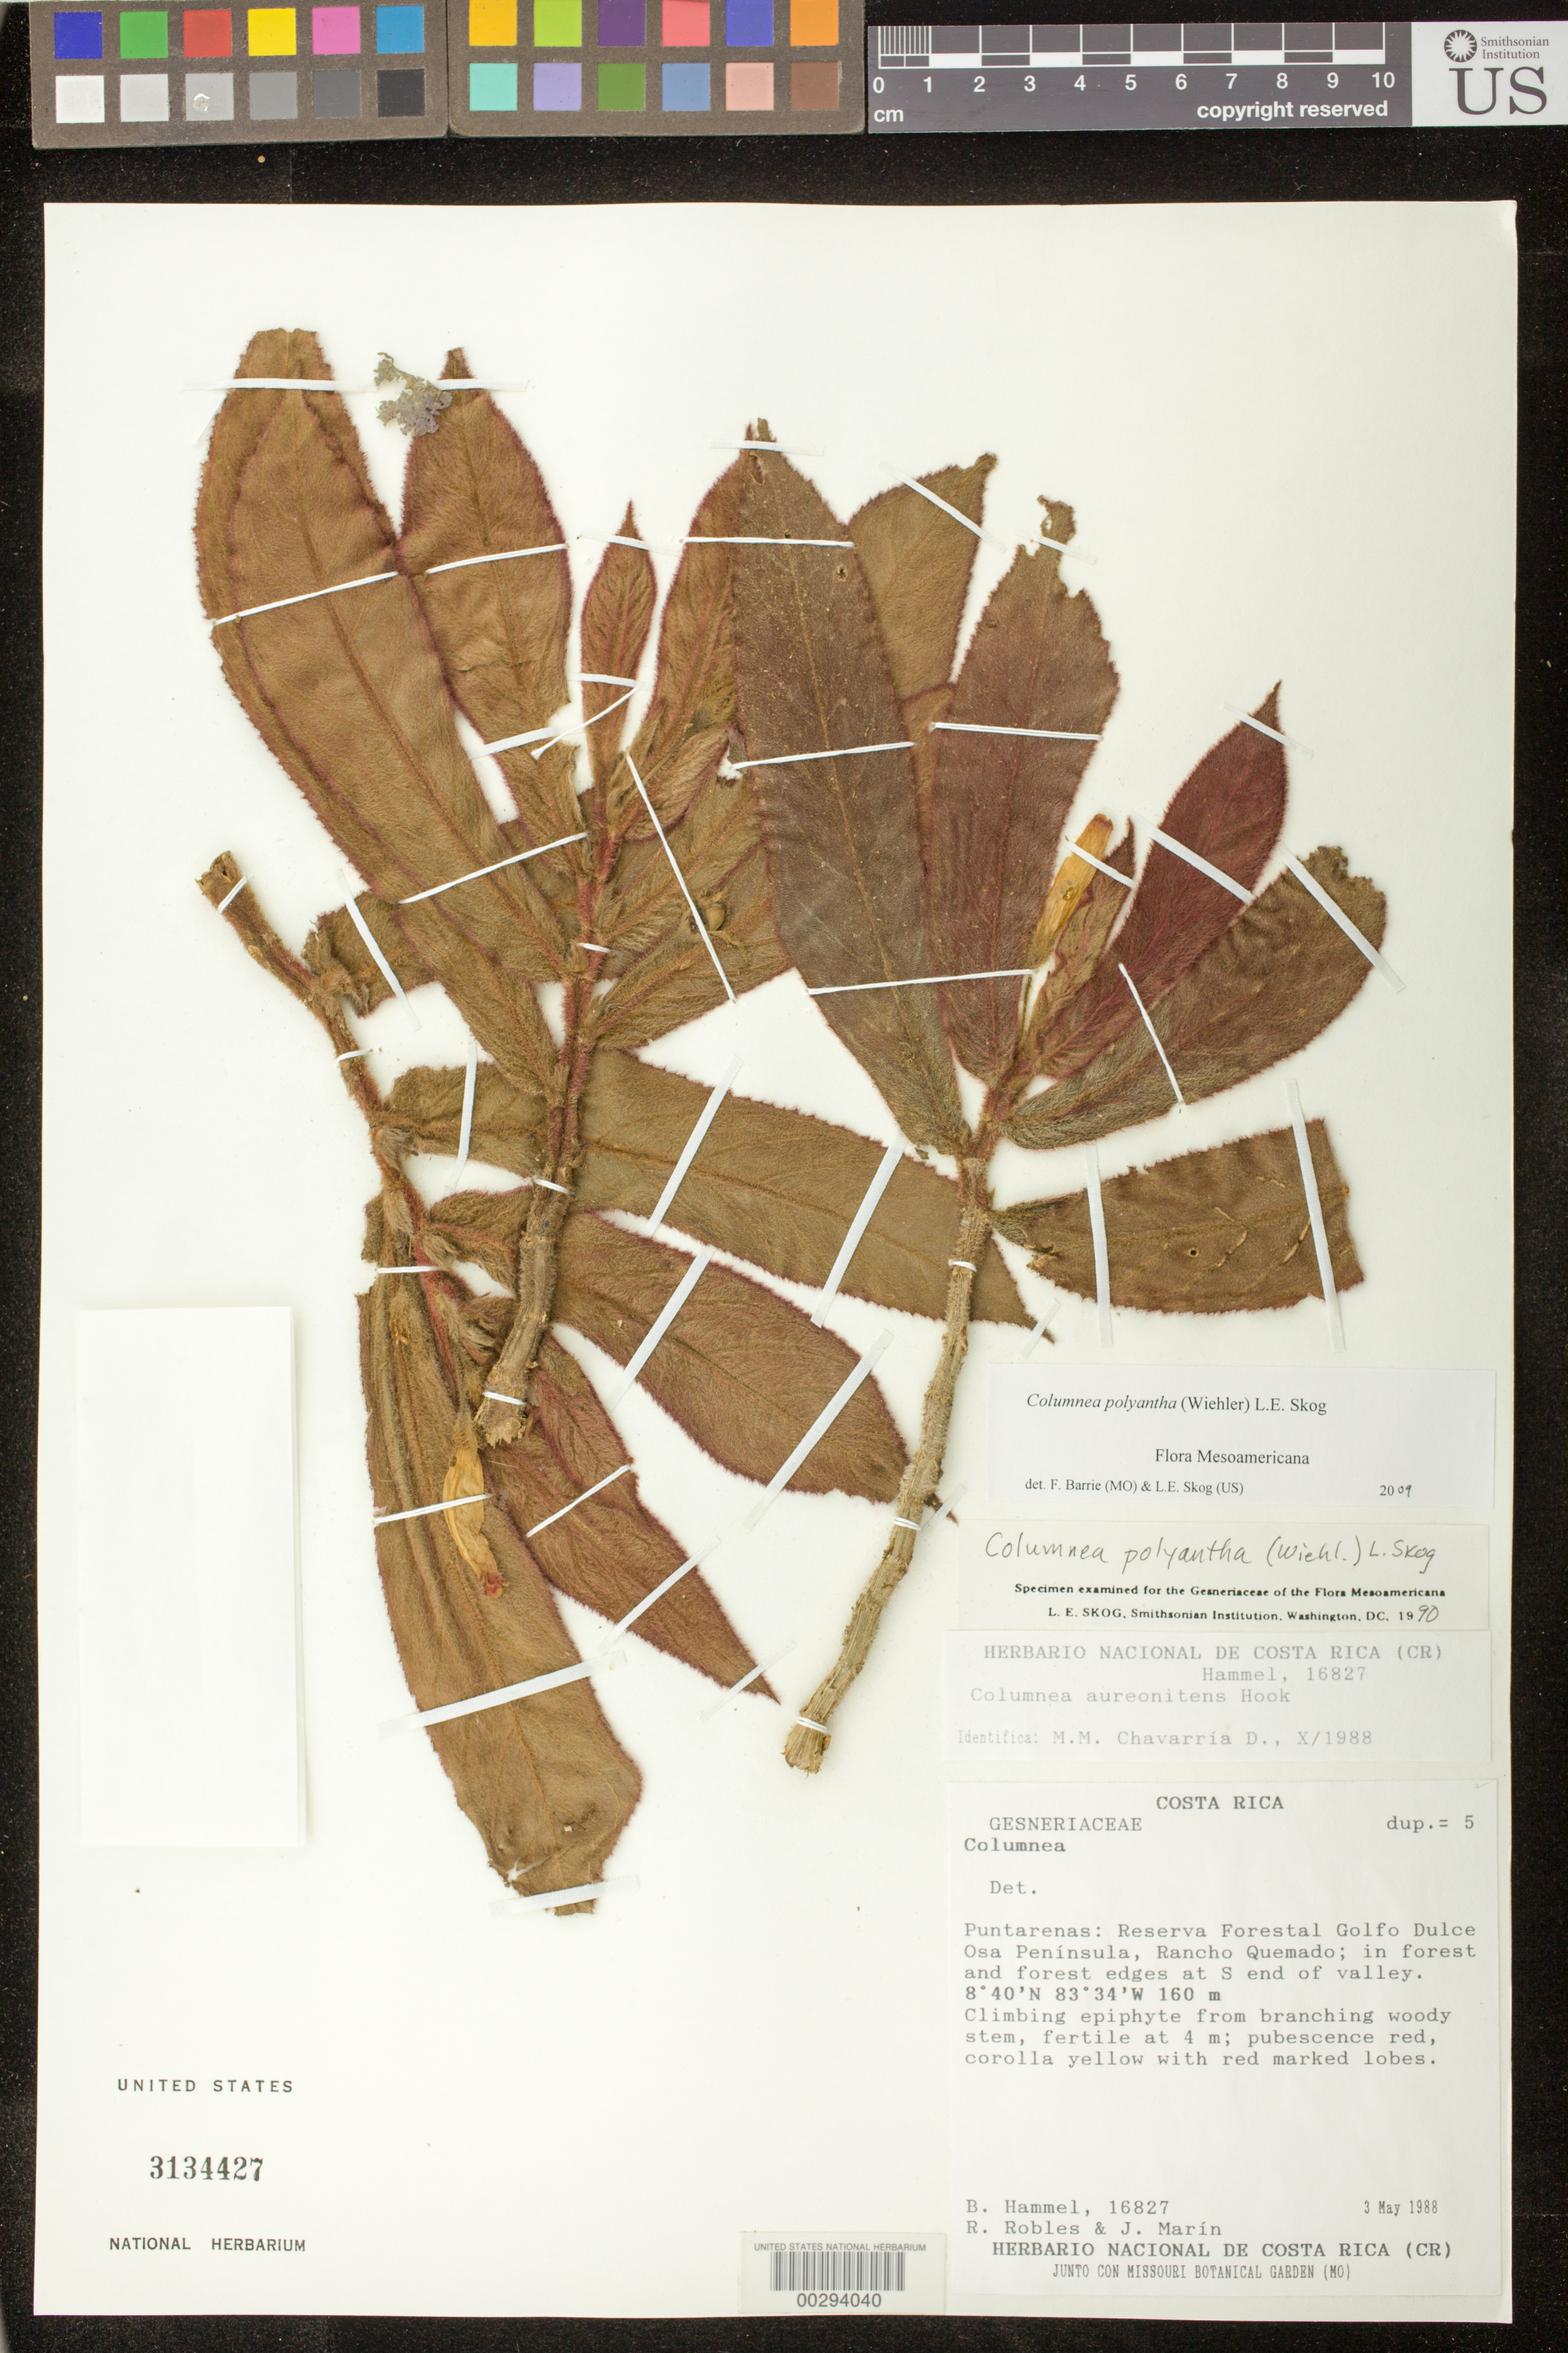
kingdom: Plantae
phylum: Tracheophyta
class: Magnoliopsida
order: Lamiales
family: Gesneriaceae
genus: Columnea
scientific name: Columnea polyantha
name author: (Wiehler) L.E. Skog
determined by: Skog, Laurence E.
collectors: B. Hammel, R. Robles & J. Marín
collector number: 16827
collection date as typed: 03 May 1988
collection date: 1988-05-03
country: Costa Rica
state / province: Puntarenas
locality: Reserva Forestal Golfo Dulce Osa Península, Rancho Quemado, at S end of valley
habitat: In forest and forest edges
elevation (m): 160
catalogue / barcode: US 3134427